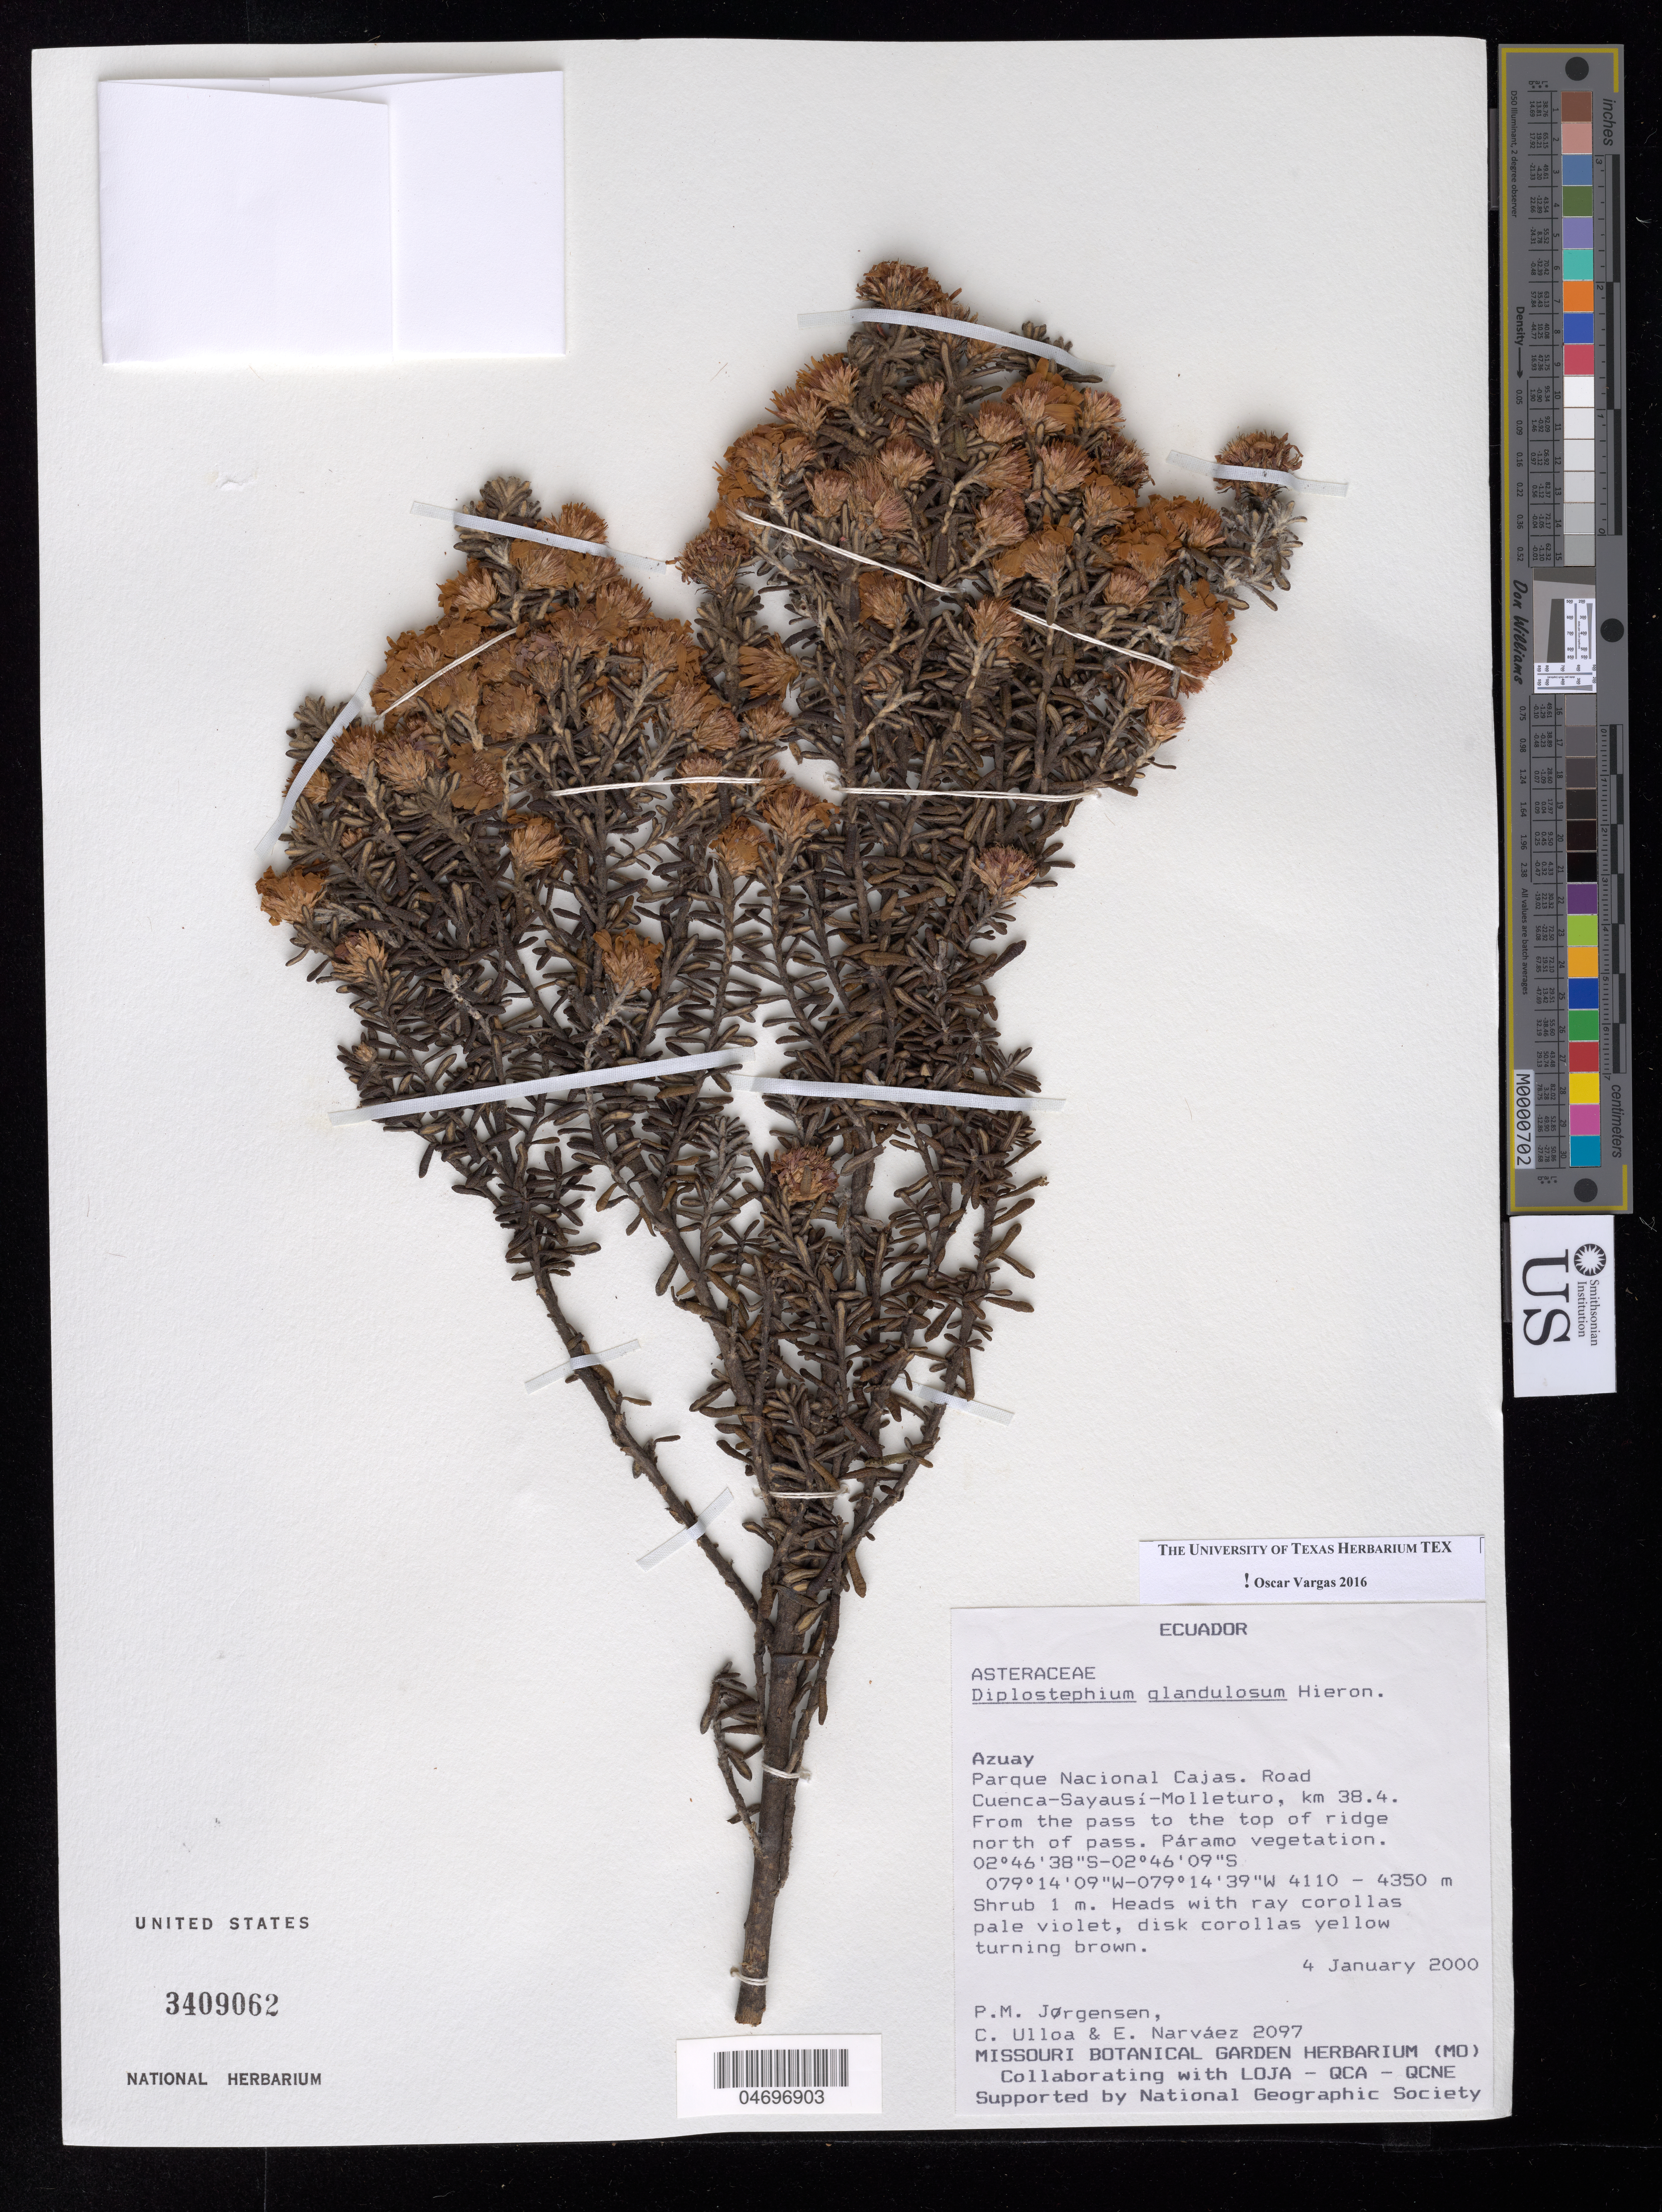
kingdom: Plantae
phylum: Tracheophyta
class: Magnoliopsida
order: Asterales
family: Asteraceae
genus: Diplostephium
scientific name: Diplostephium glandulosum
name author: Hieron.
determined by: Vargas, Oscar M.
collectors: P. Jørgensen, C. Ulloa & E. Narváez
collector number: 2097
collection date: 2000-01-04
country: Ecuador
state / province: Azuay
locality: Parque Nacional Cajas. Road Cuenca-Sayausi-Molleturo, km 38.4.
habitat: Paramo vegetation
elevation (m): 4110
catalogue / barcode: US 3409062